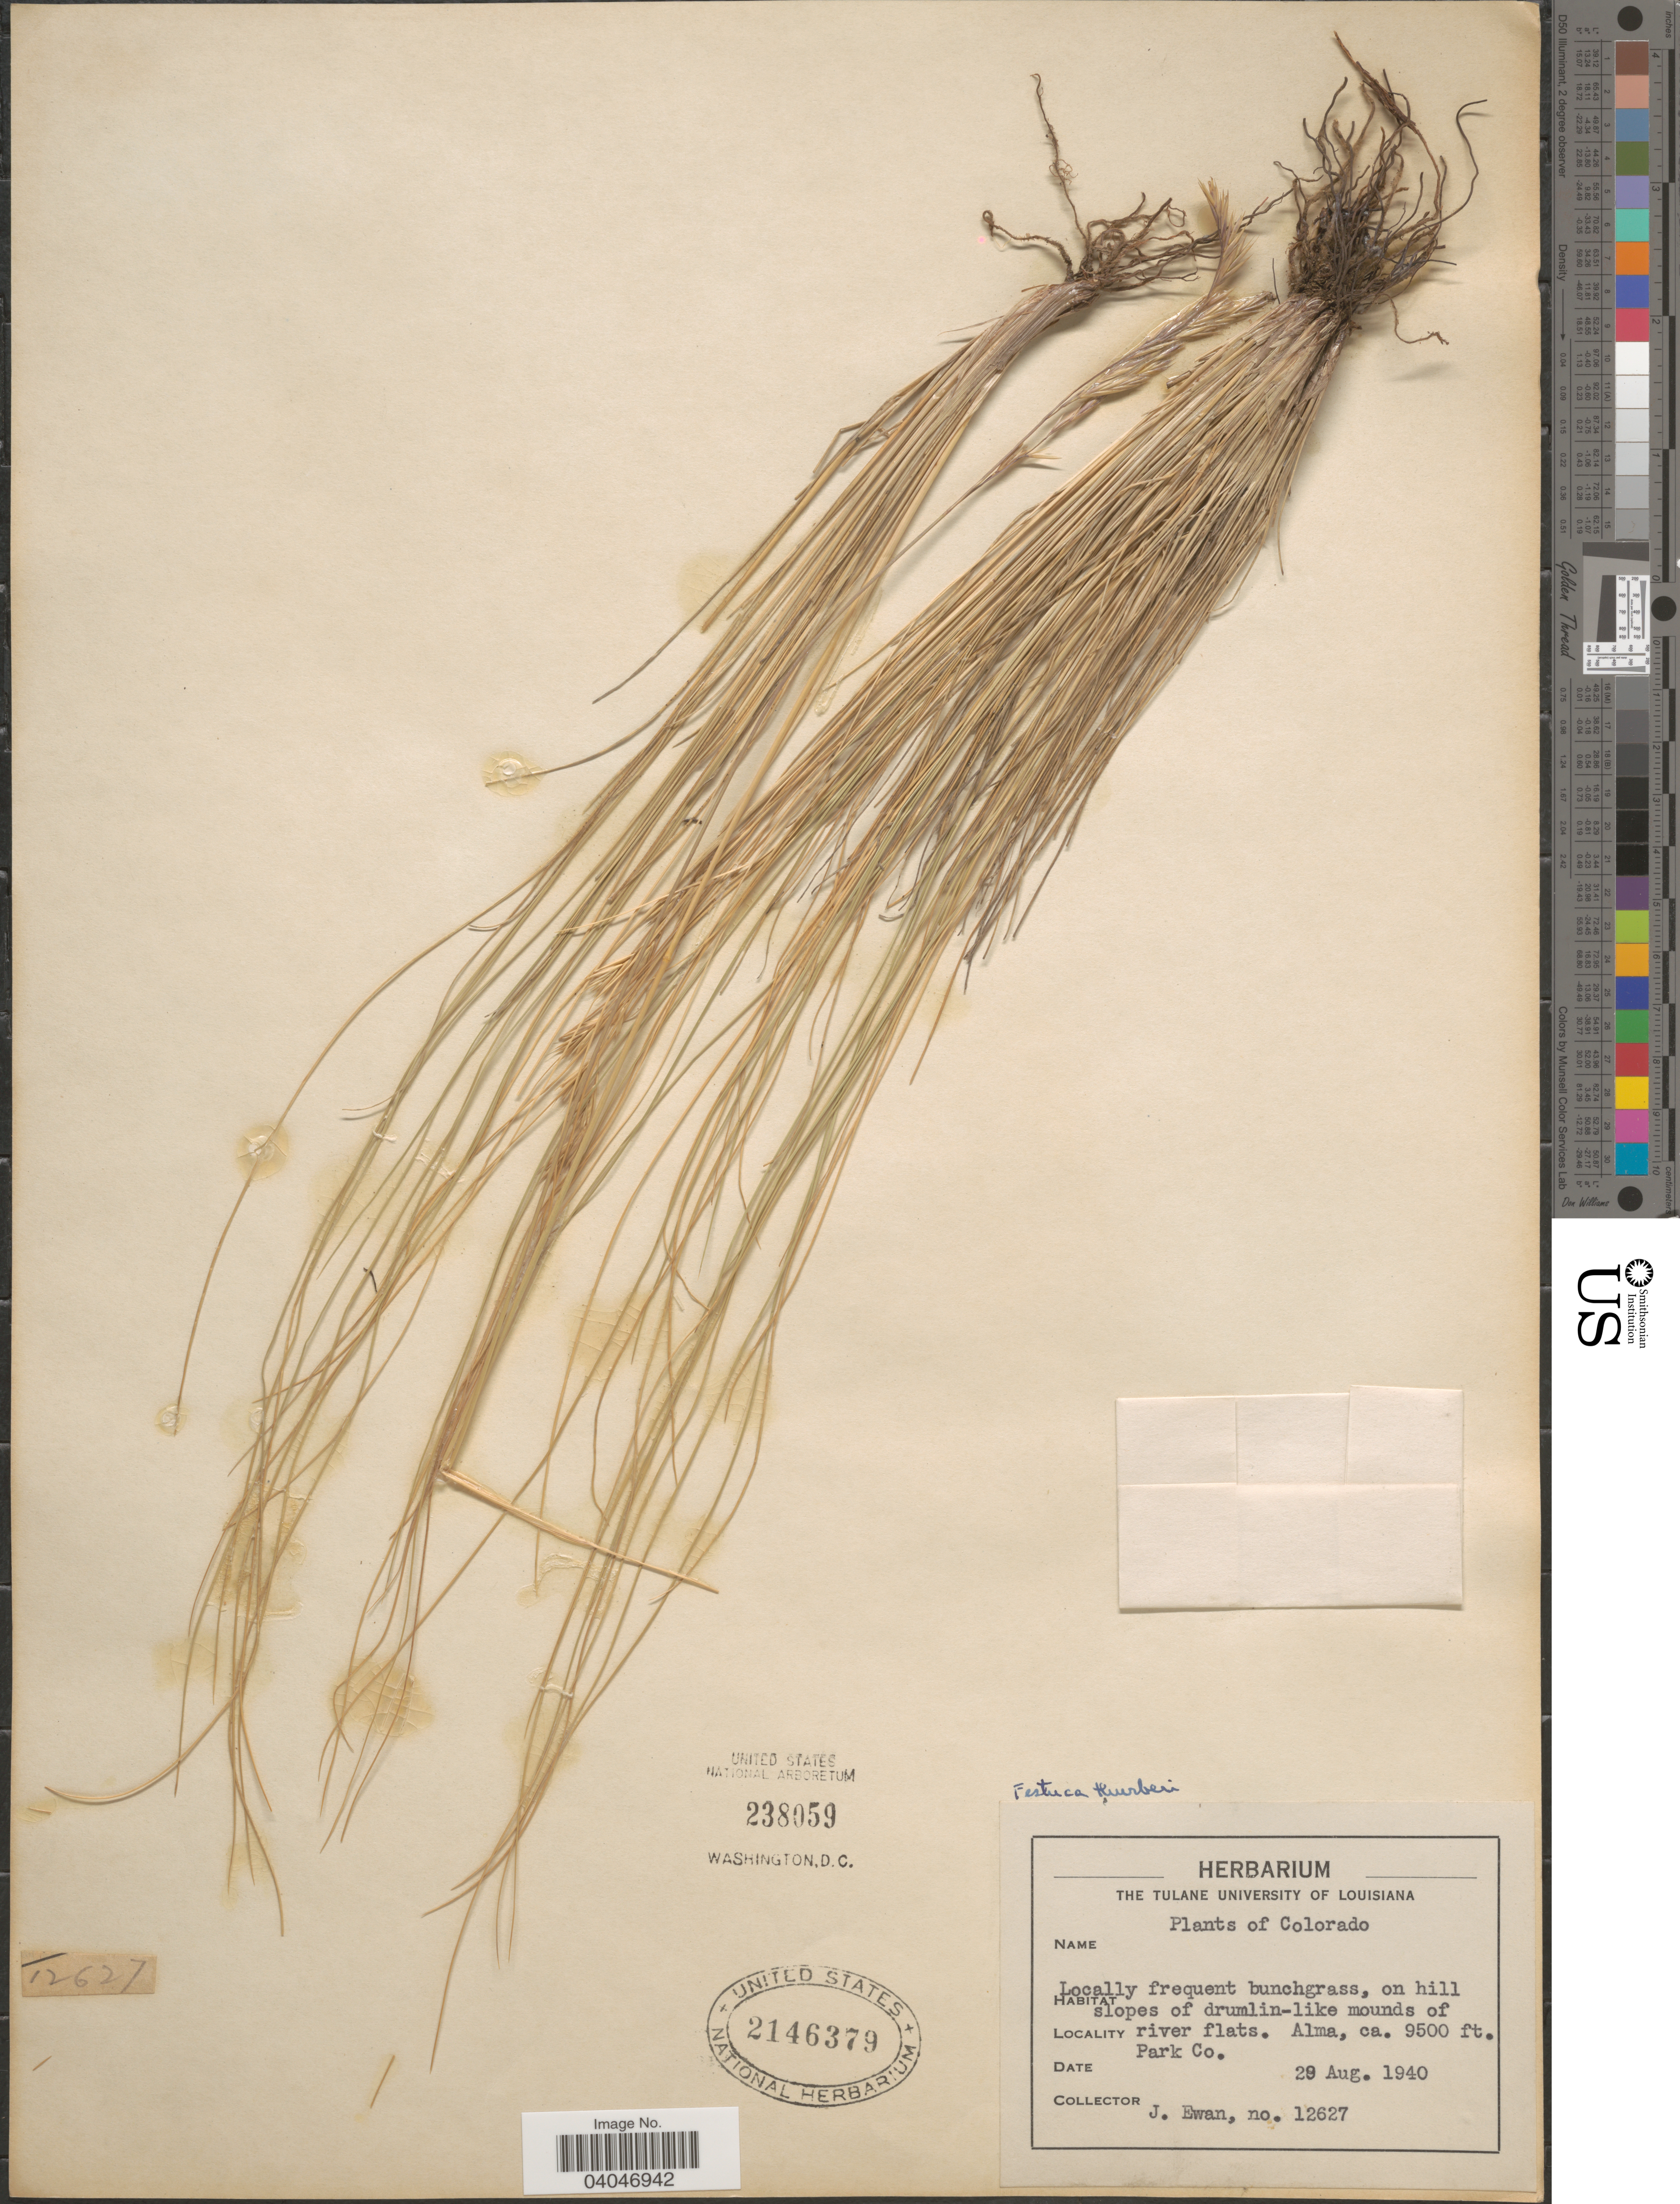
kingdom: Plantae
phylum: Tracheophyta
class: Liliopsida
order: Poales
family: Poaceae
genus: Festuca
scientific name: Festuca thurberi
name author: Vasey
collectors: J. A. Ewan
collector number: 12627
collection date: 1940-08-28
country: United States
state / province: Colorado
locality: Alma, Park Co.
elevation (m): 2896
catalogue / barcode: US 2146379